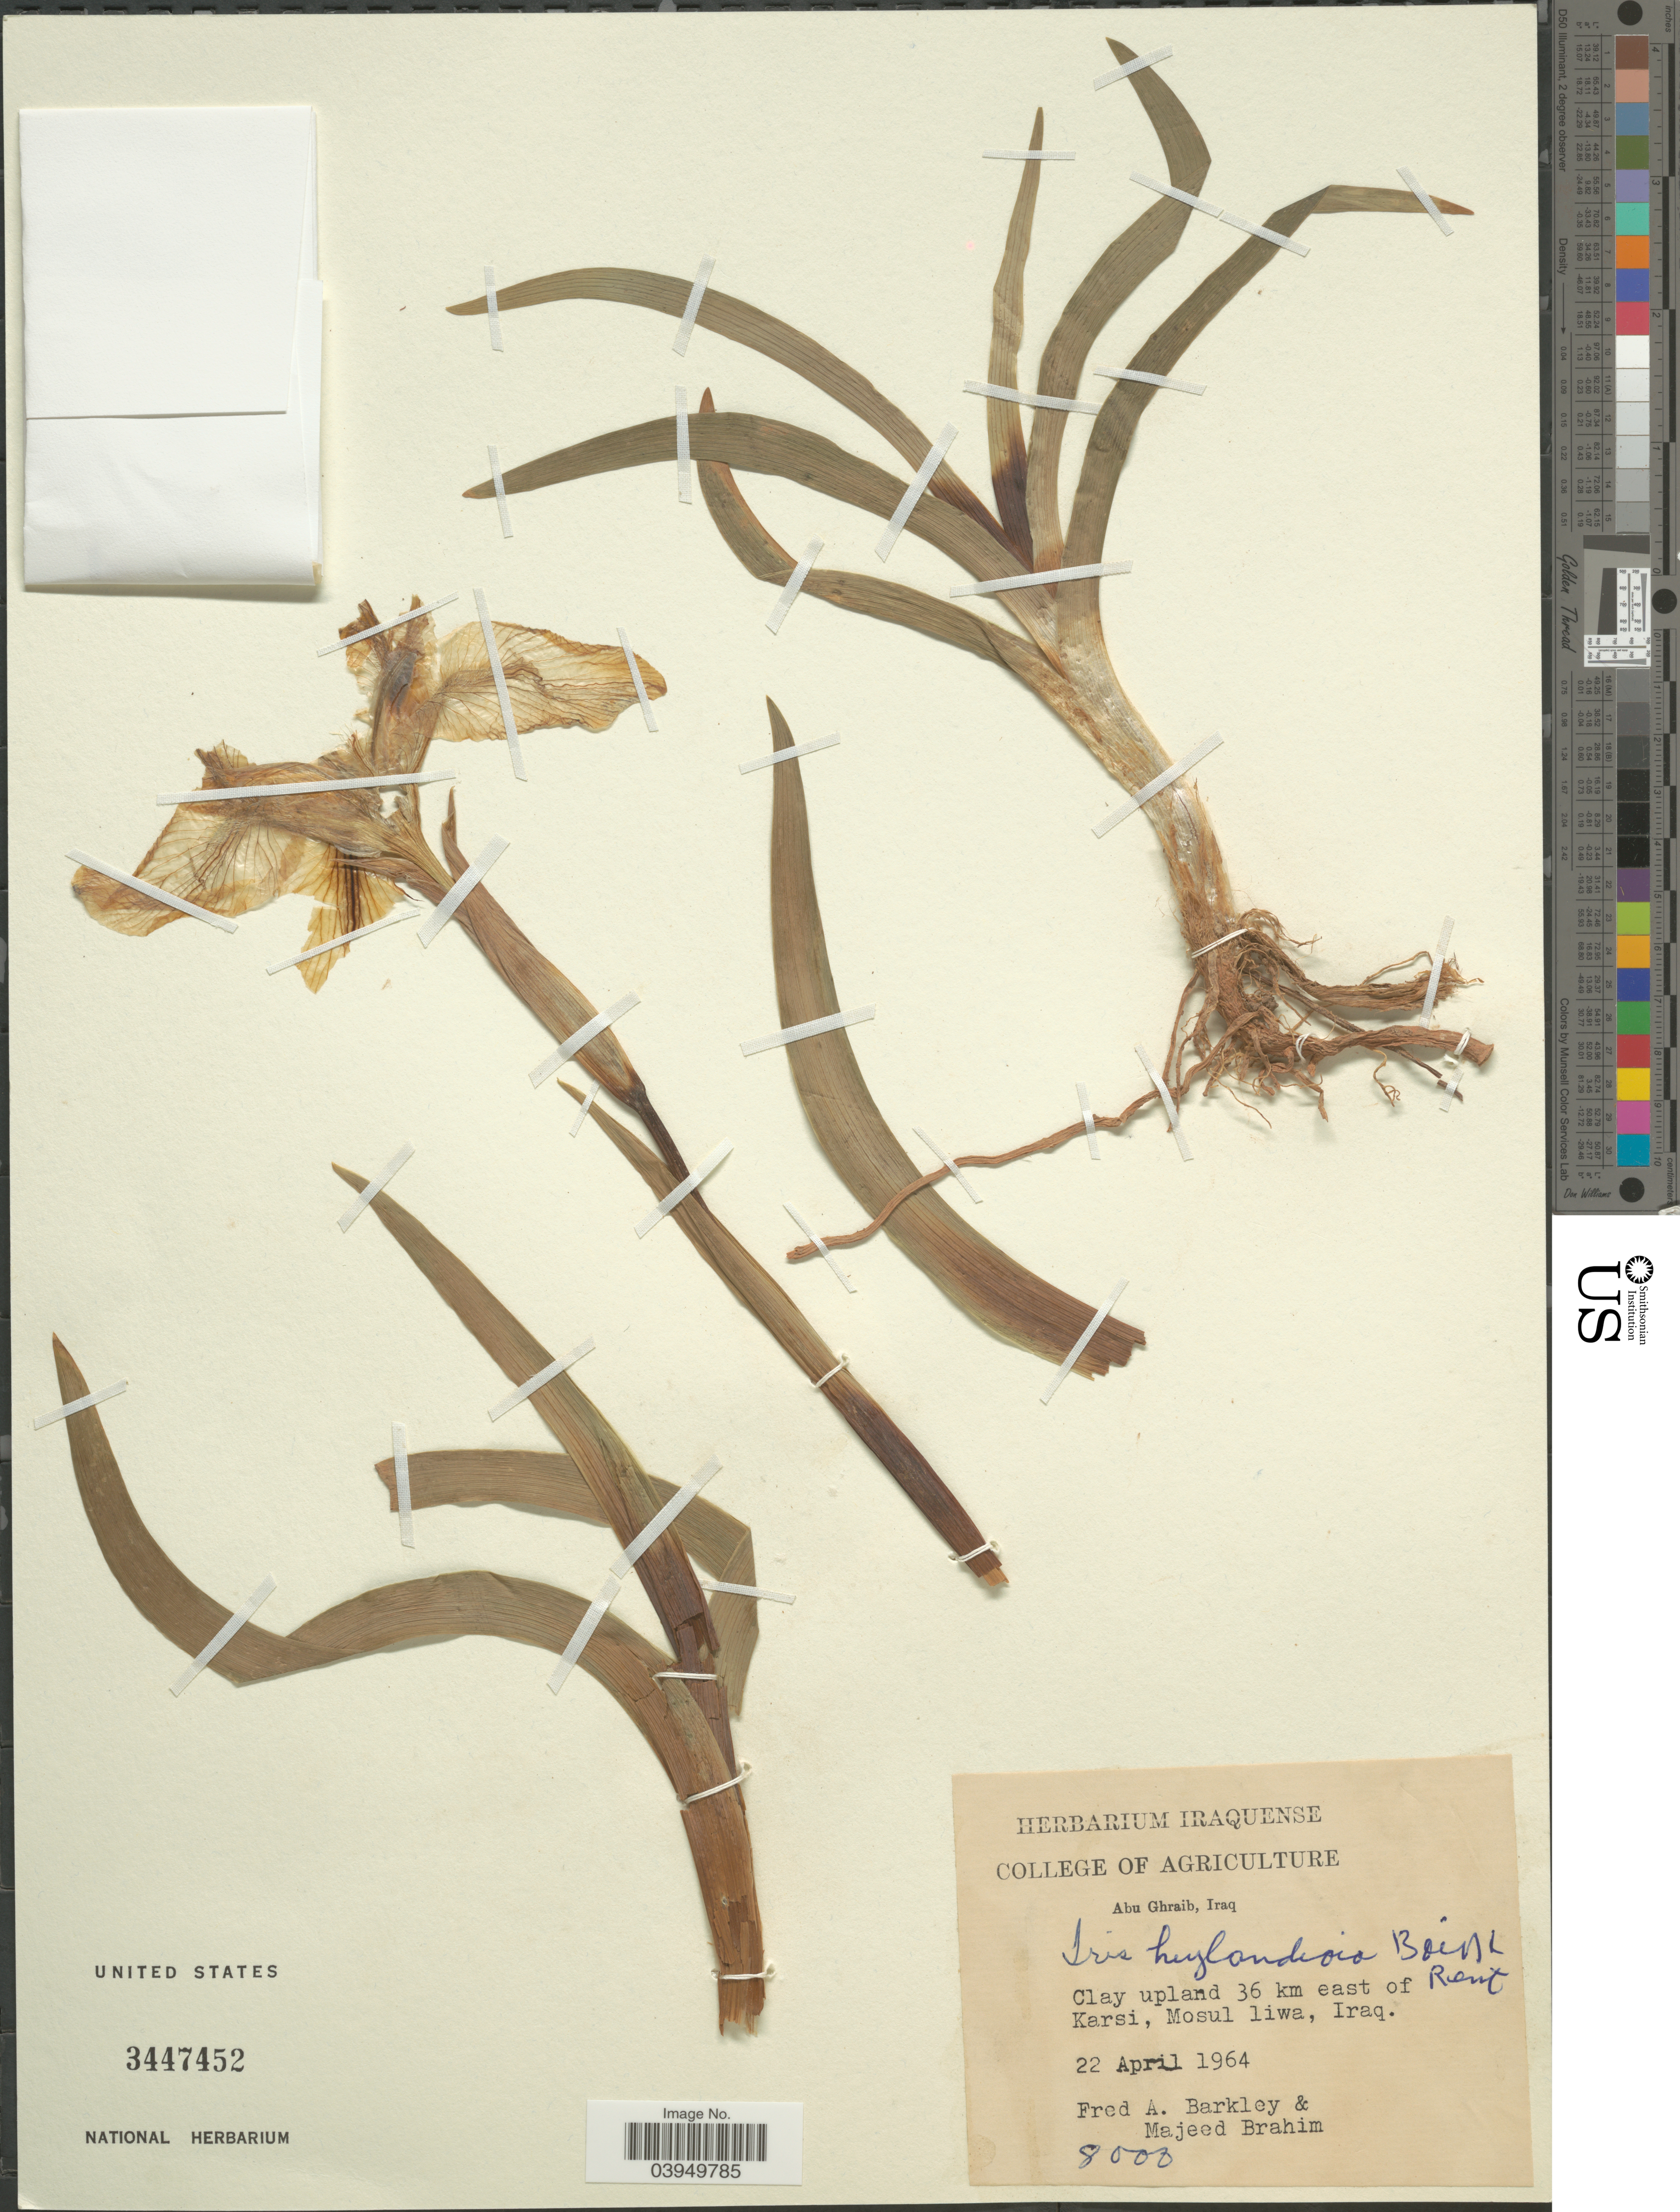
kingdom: Plantae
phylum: Tracheophyta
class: Liliopsida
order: Asparagales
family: Iridaceae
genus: Iris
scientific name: Iris hylandioia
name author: Boiss. & Reut.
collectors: F. A. Barkley, M. Ibrahim & M. Brahim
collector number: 8000 ?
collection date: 1964-04-22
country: Iraq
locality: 36 km east of Karsi, Mosul liwa.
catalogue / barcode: US 3447452